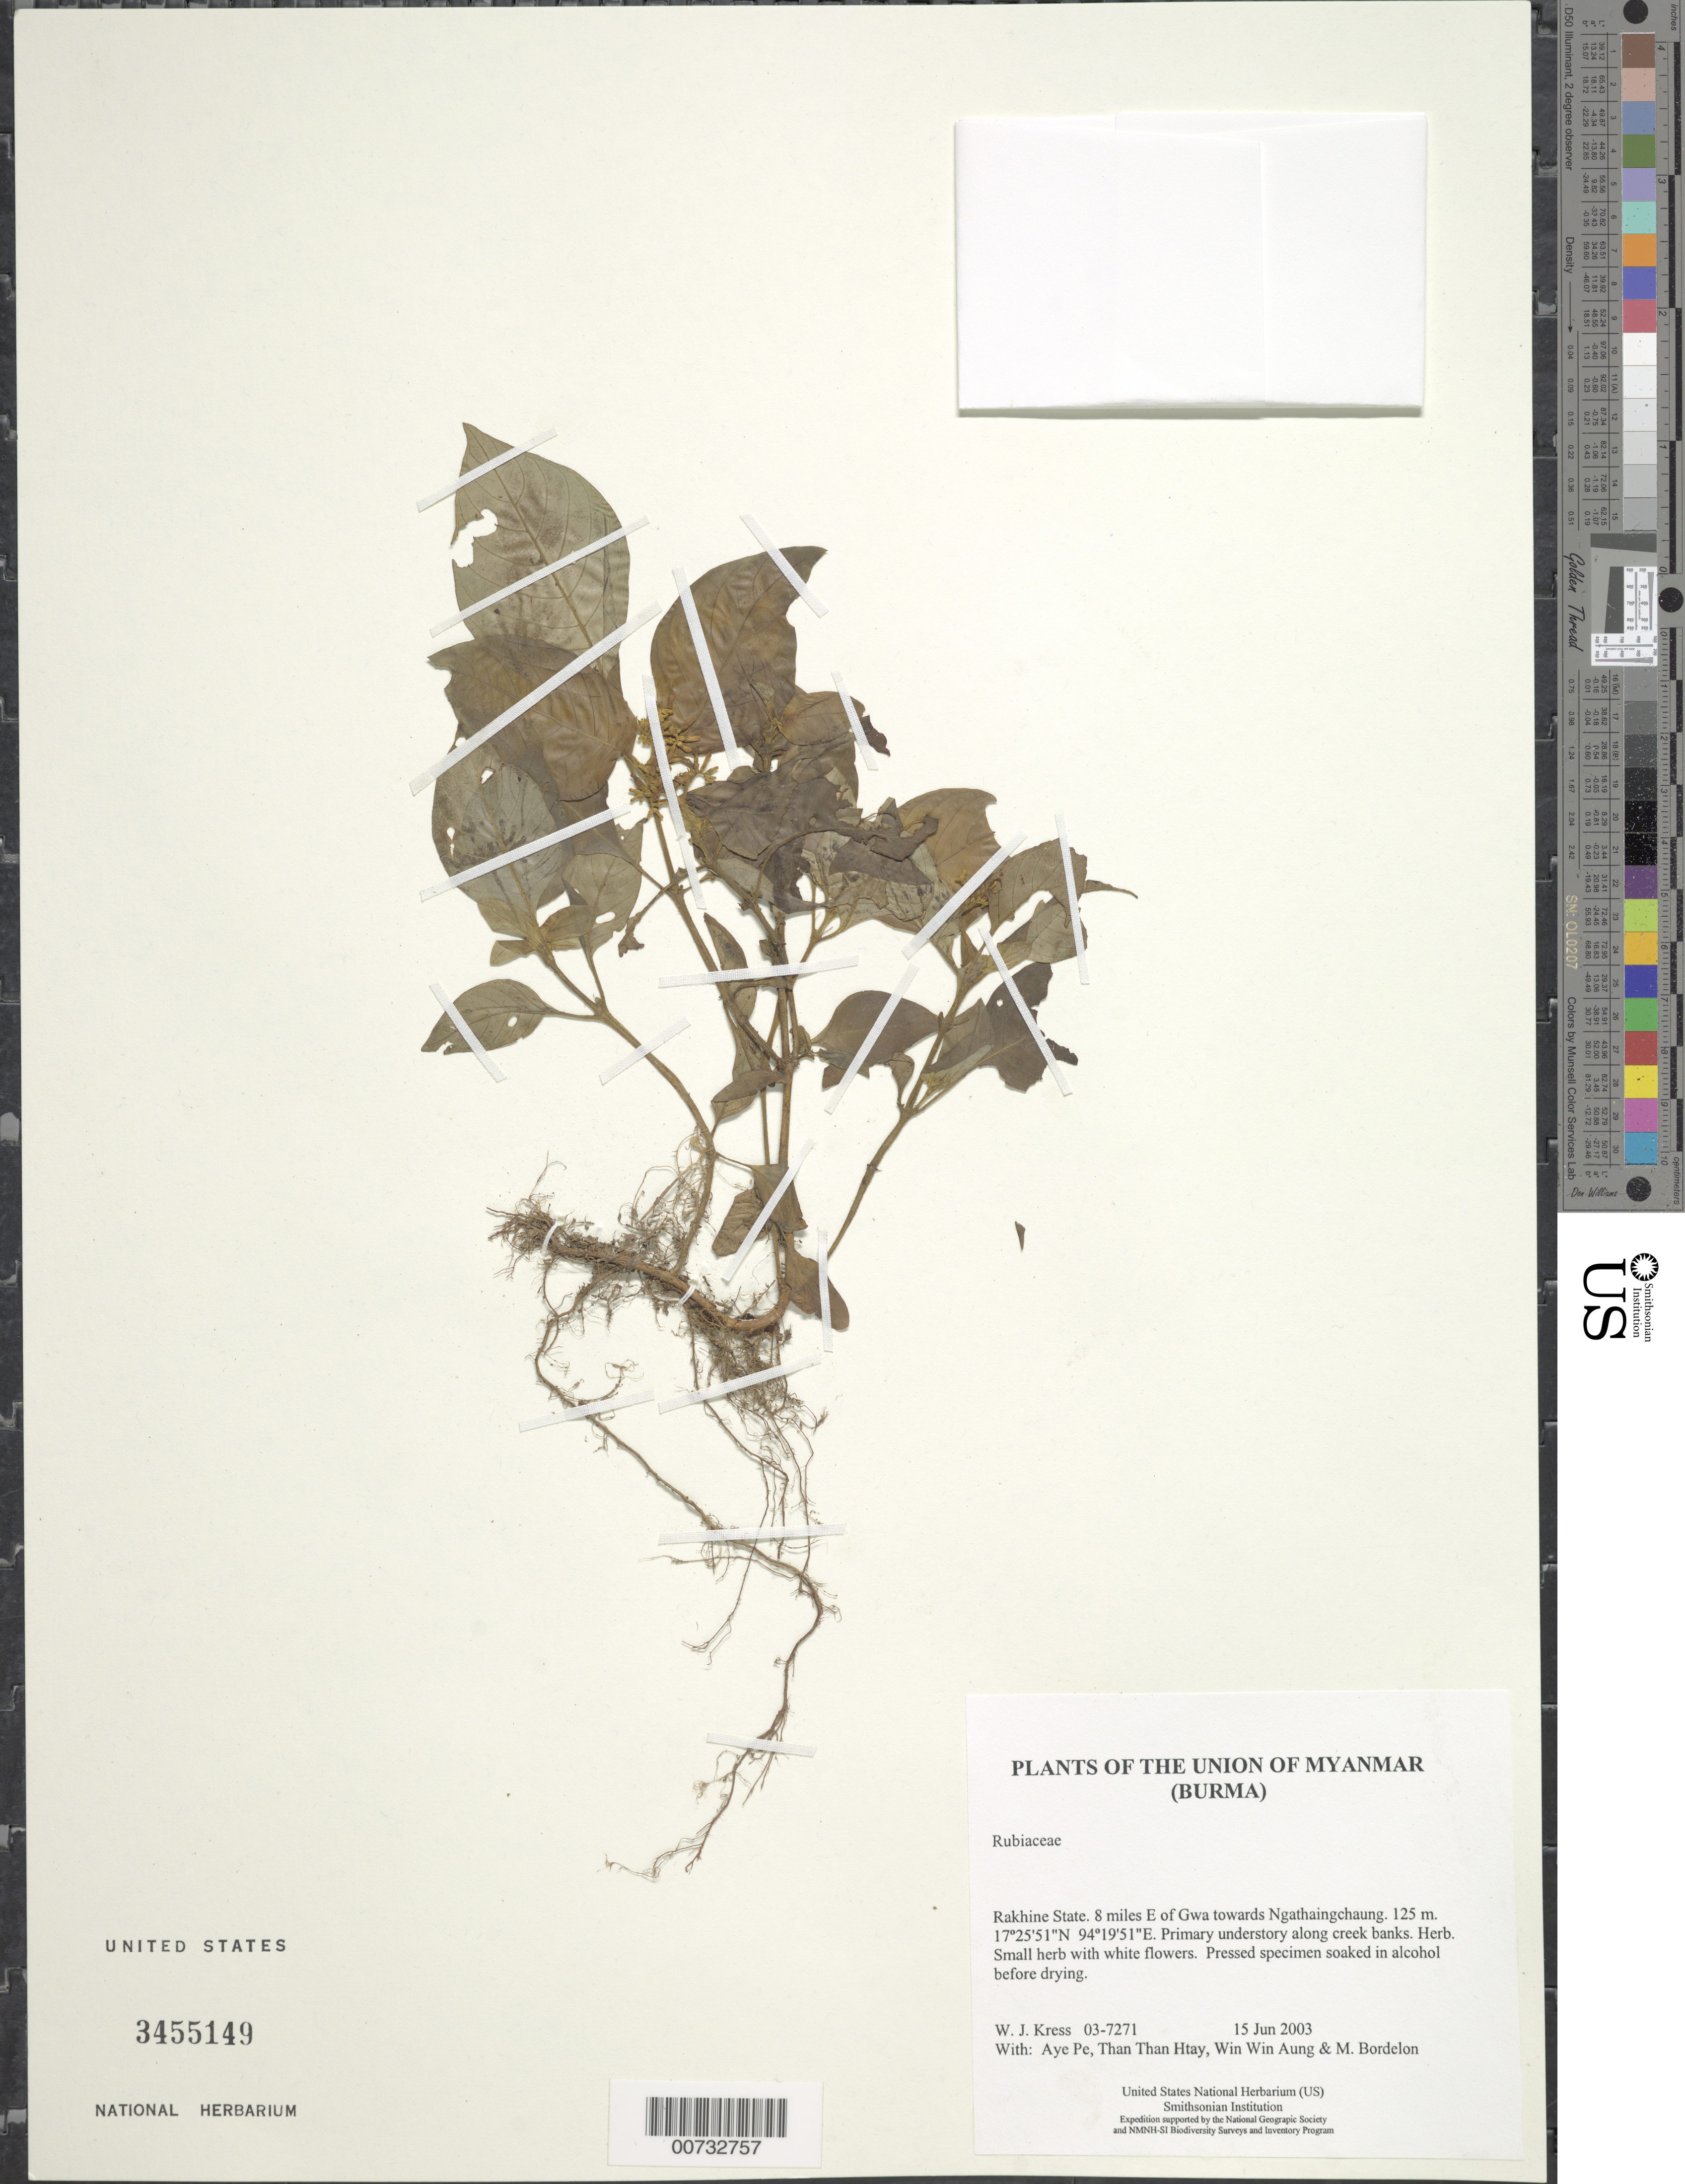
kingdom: Plantae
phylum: Tracheophyta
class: Magnoliopsida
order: Gentianales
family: Rubiaceae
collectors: W. J. Kress, Aye Pe, Than Than Htay, Win Win Aung & M. Bordelon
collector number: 03-7271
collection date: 2003-06-15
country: Myanmar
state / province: Rakhine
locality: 8 miles E of Gwa towards Ngathaingchaung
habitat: Primary understory along creek banks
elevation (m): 125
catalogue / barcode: US 3455149